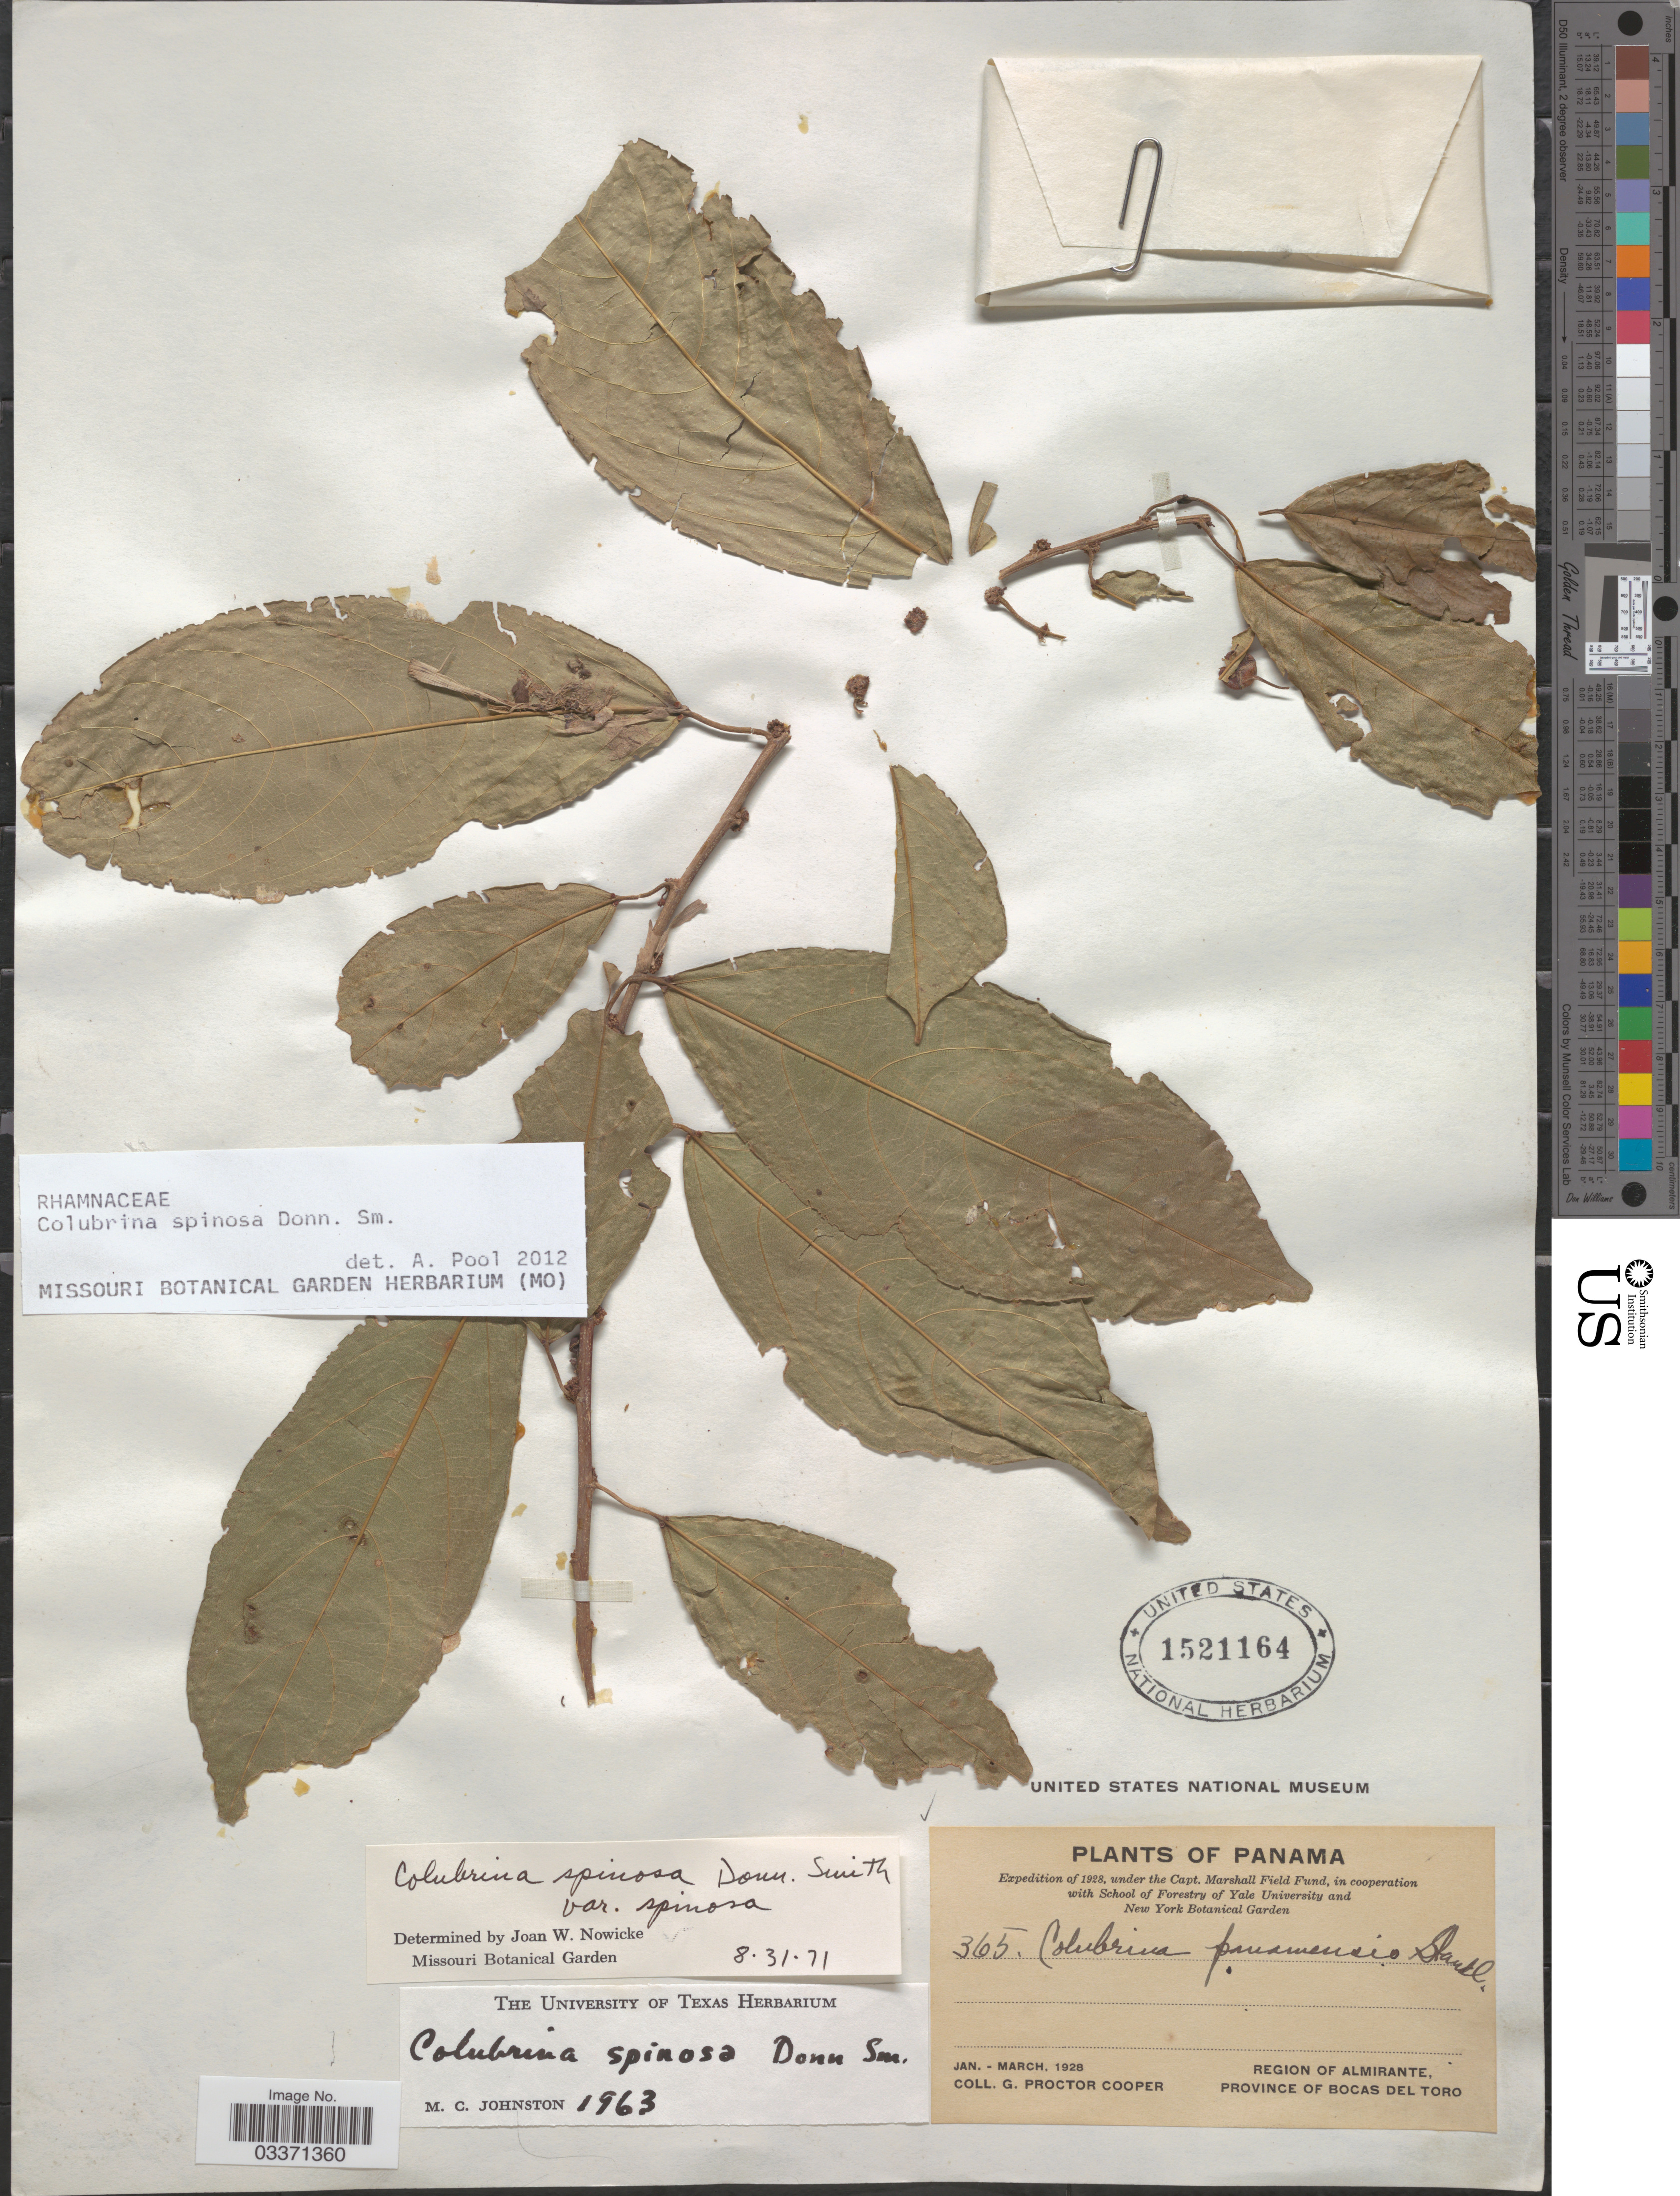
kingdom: Plantae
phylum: Tracheophyta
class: Magnoliopsida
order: Rosales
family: Rhamnaceae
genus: Colubrina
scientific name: Colubrina spinosa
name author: Donn. Sm.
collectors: G. Cooper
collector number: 365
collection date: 1928-01/1928-03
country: Panama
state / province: Bocas del Toro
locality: Region of Almirante.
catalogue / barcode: US 1521164